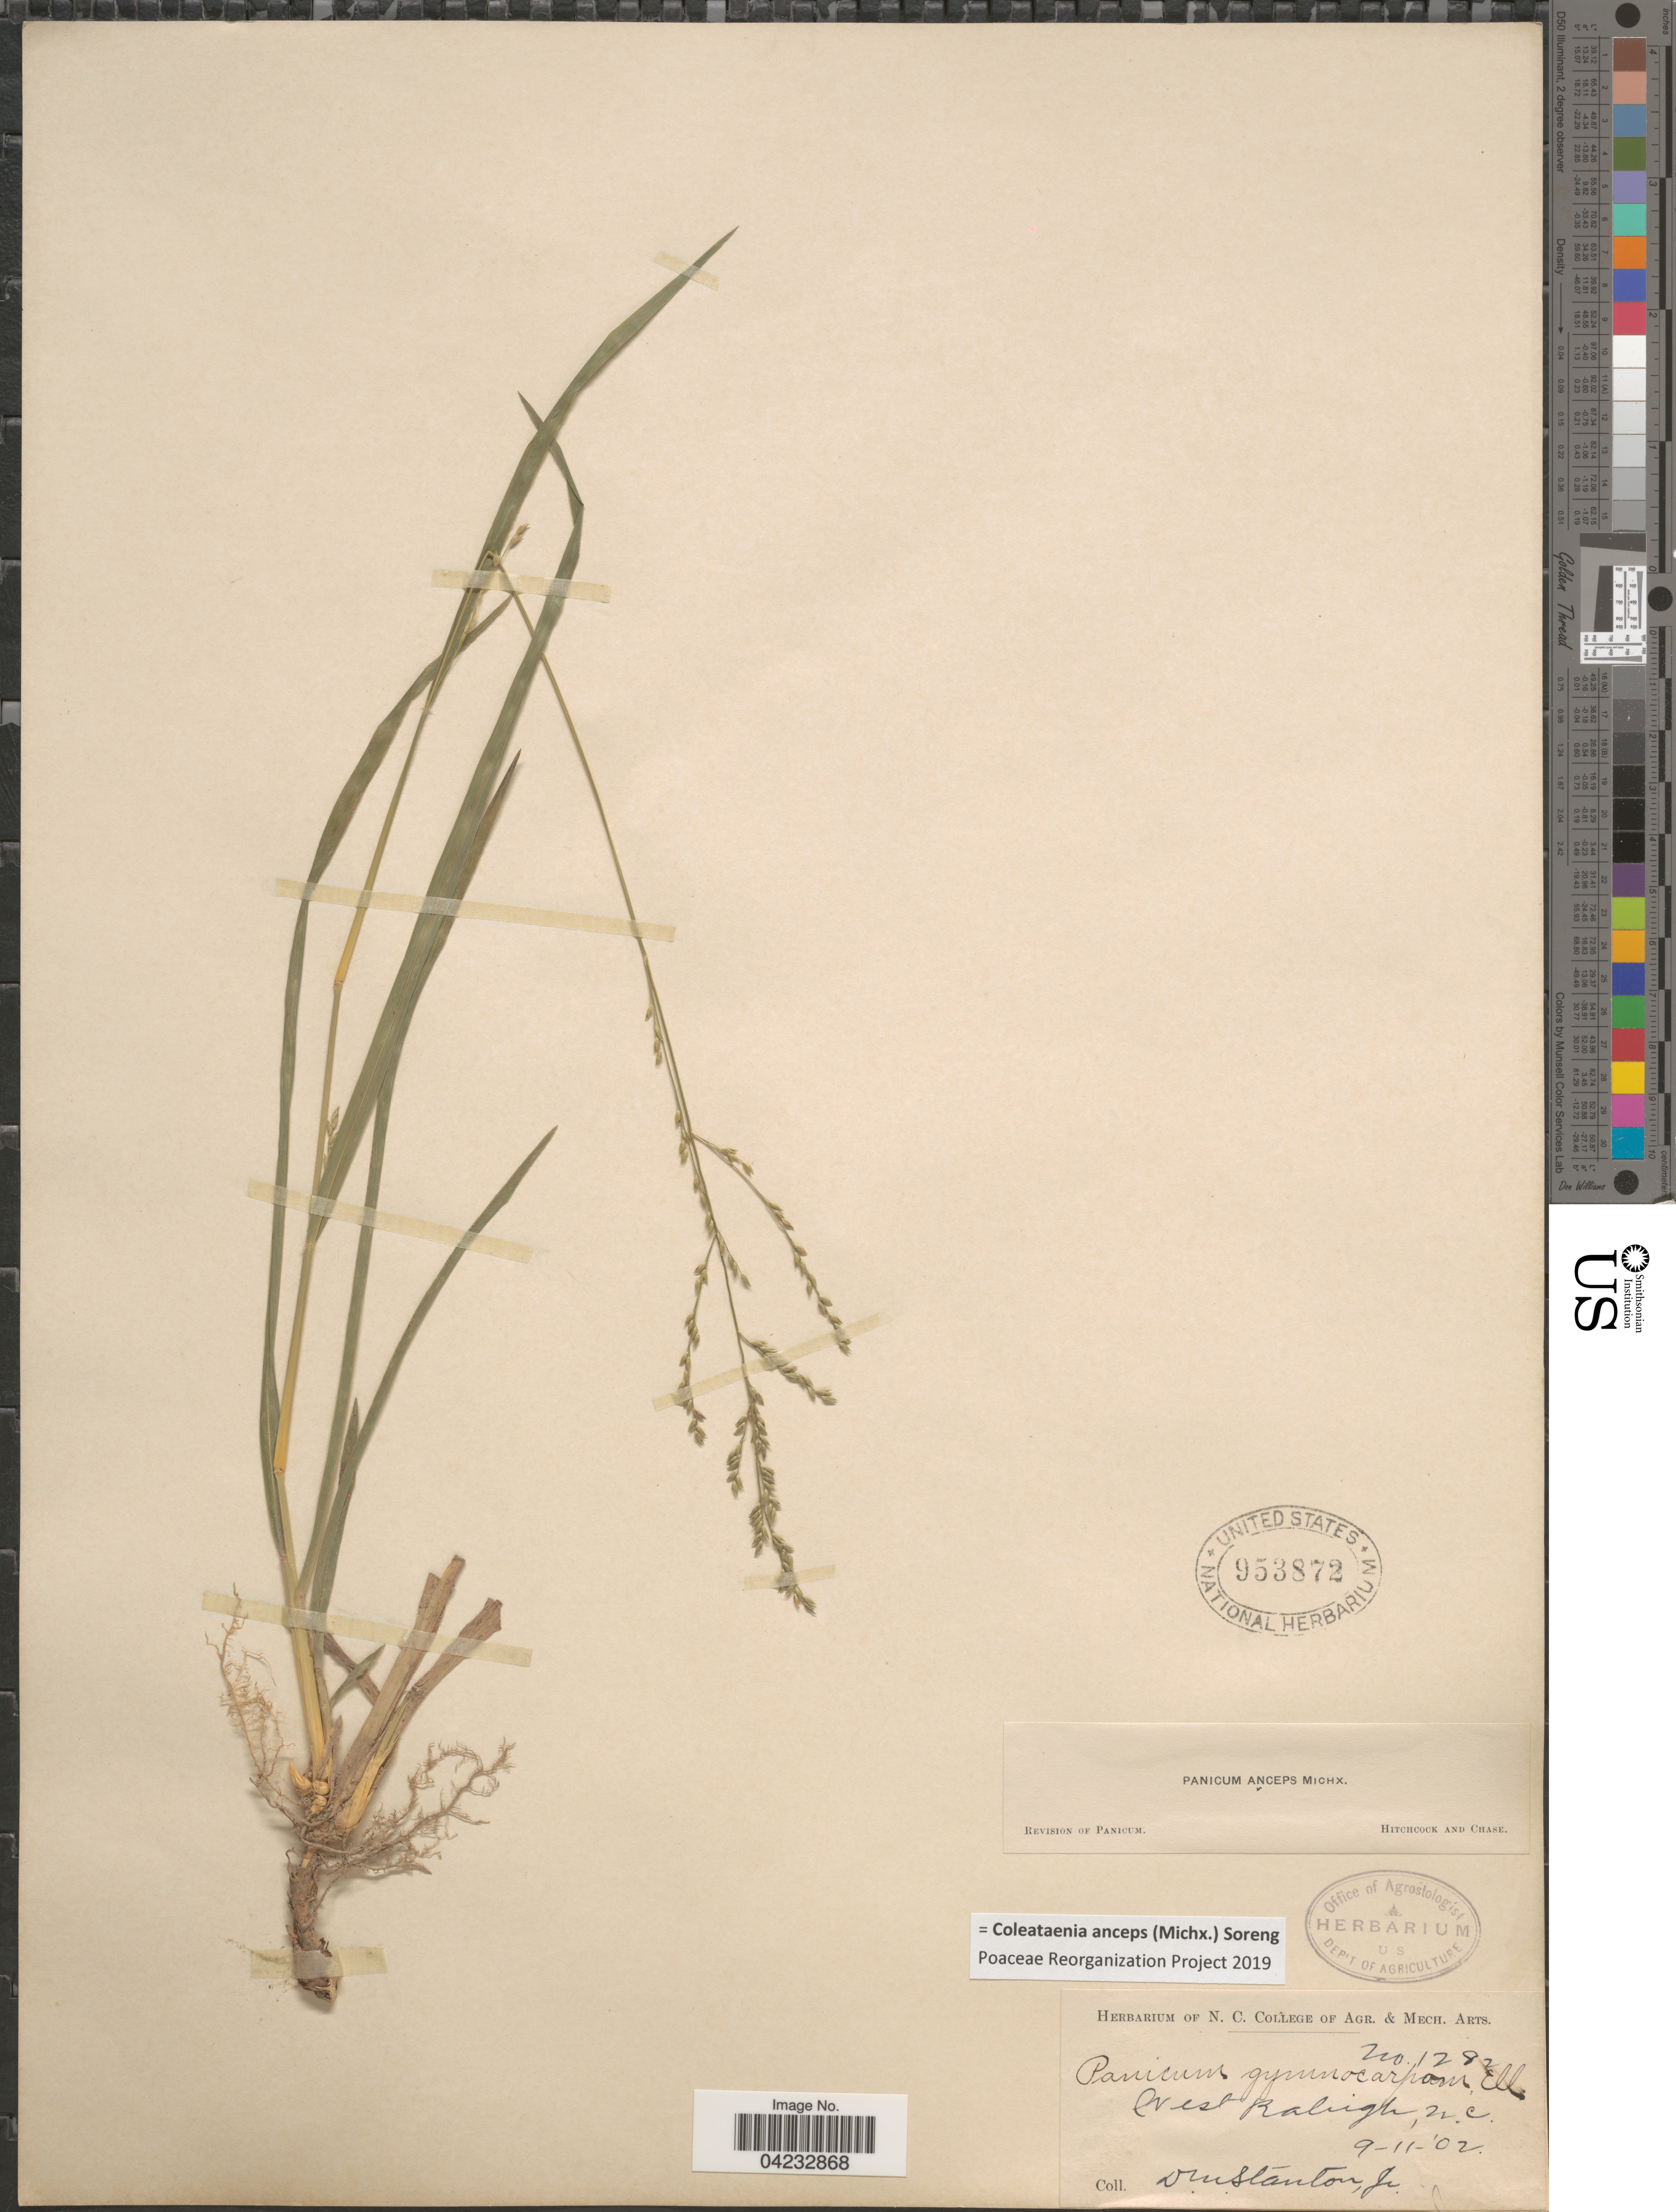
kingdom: Plantae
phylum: Tracheophyta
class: Liliopsida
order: Poales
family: Poaceae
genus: Coleataenia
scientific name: Coleataenia anceps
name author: (Michx.) Soreng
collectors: D. Stanton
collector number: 1282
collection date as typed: Transcribed d/m/y: 11/9/2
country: United States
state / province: North Carolina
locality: West Raleigh.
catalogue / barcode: US 953872